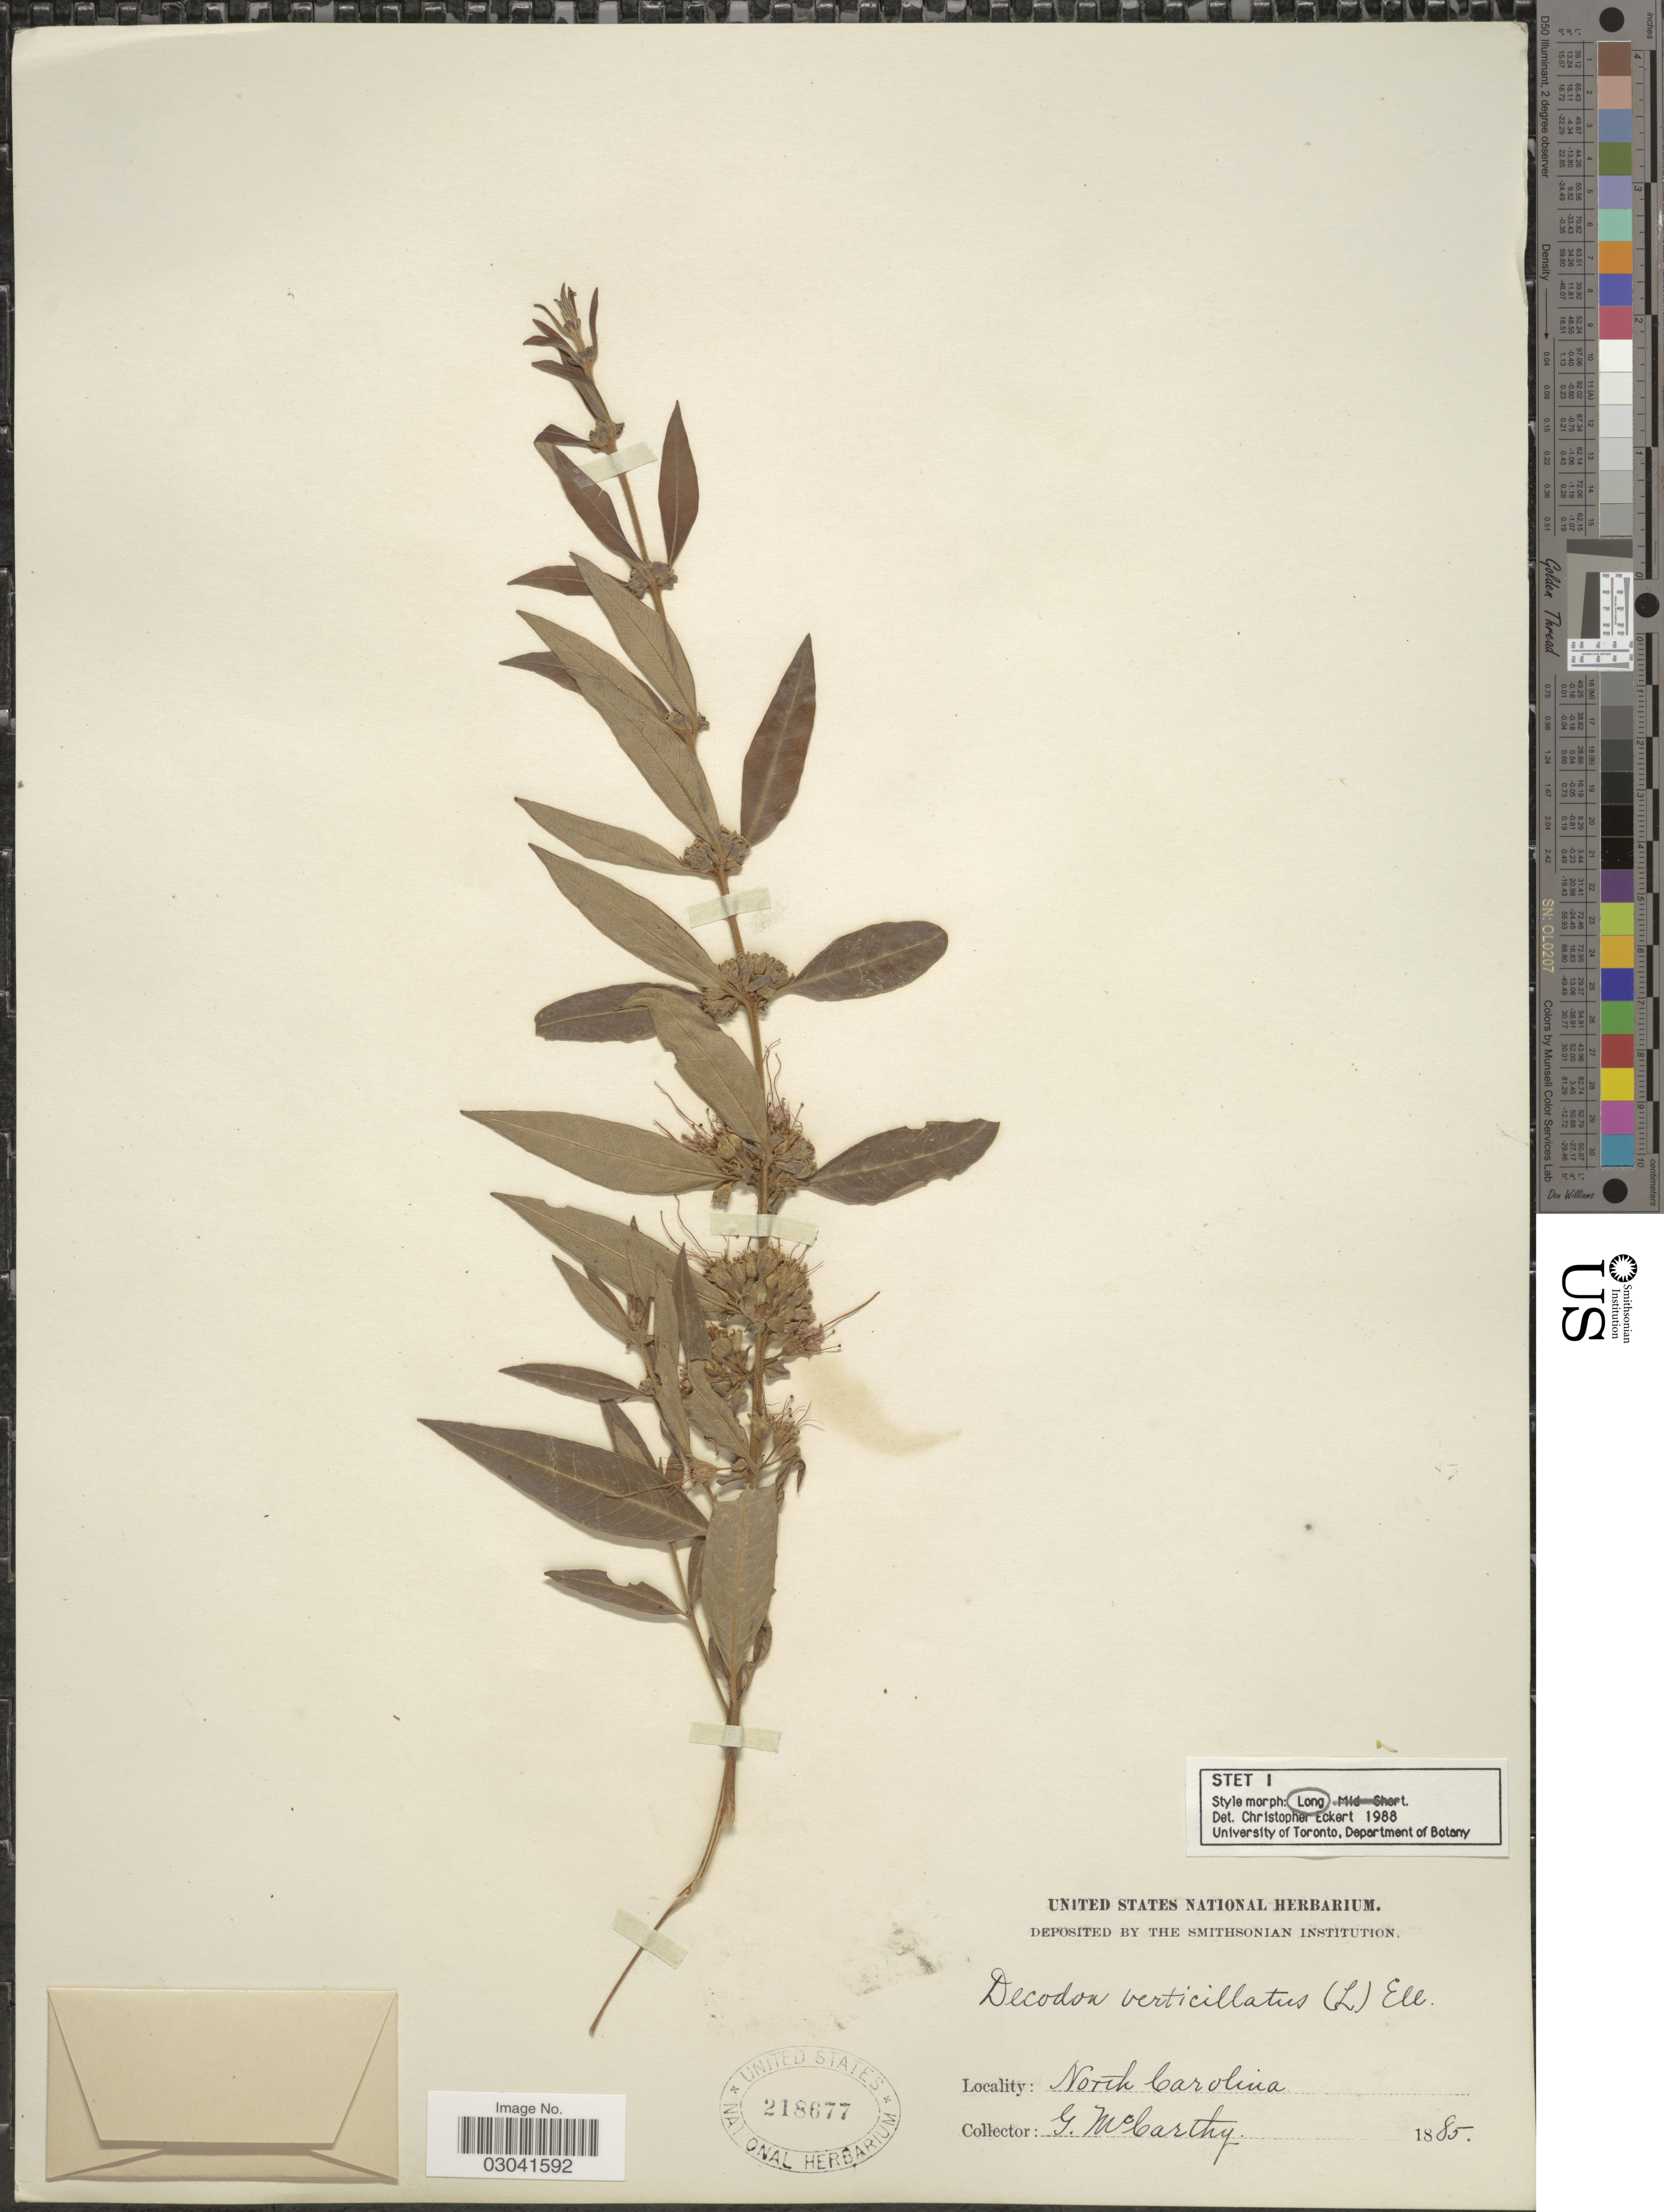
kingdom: Plantae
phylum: Tracheophyta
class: Magnoliopsida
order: Myrtales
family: Lythraceae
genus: Decodon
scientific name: Decodon verticillatus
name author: (L.) Elliott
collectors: G. McCarthy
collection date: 1885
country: United States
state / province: North Carolina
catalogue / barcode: US 218677